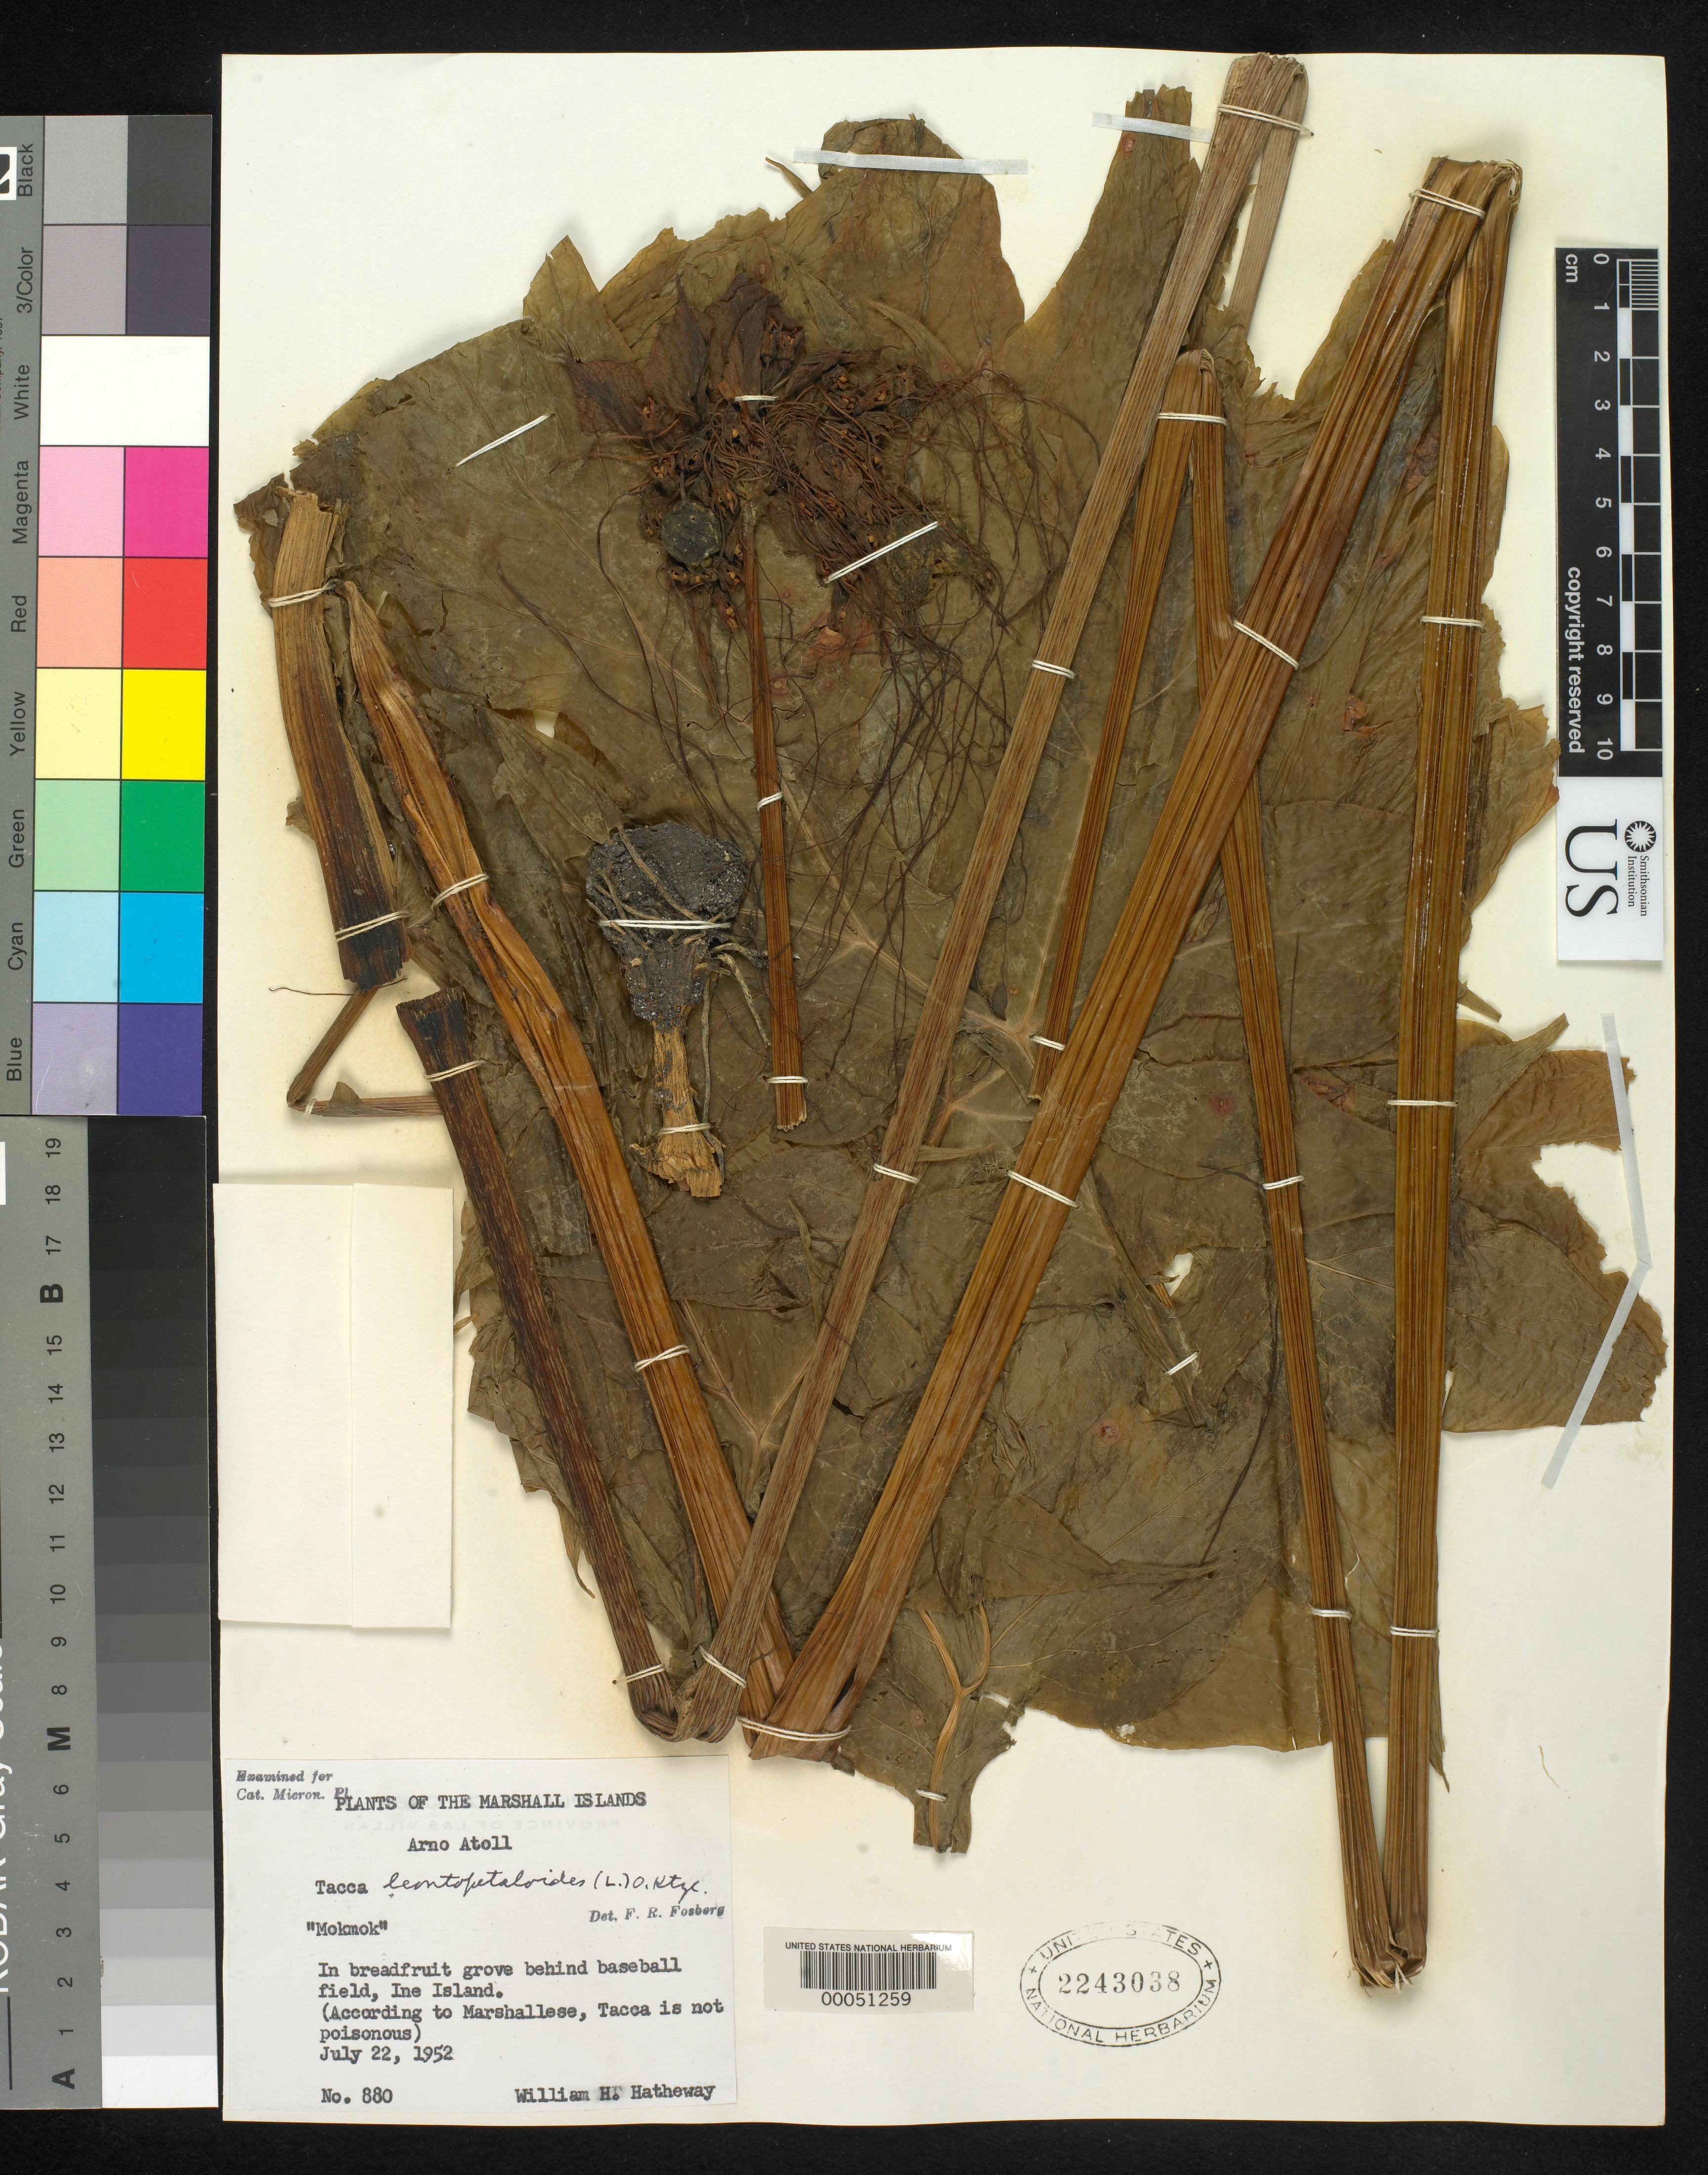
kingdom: Plantae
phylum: Tracheophyta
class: Liliopsida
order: Dioscoreales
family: Dioscoreaceae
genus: Tacca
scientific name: Tacca leontopetaloides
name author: (L.) Kuntze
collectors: W. H. Hatheway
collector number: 880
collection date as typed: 22 Jul 1952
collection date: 1952-07-22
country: Marshall Islands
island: Arno Atoll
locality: Ine Islet ; behind baseball field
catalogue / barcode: US 2243038